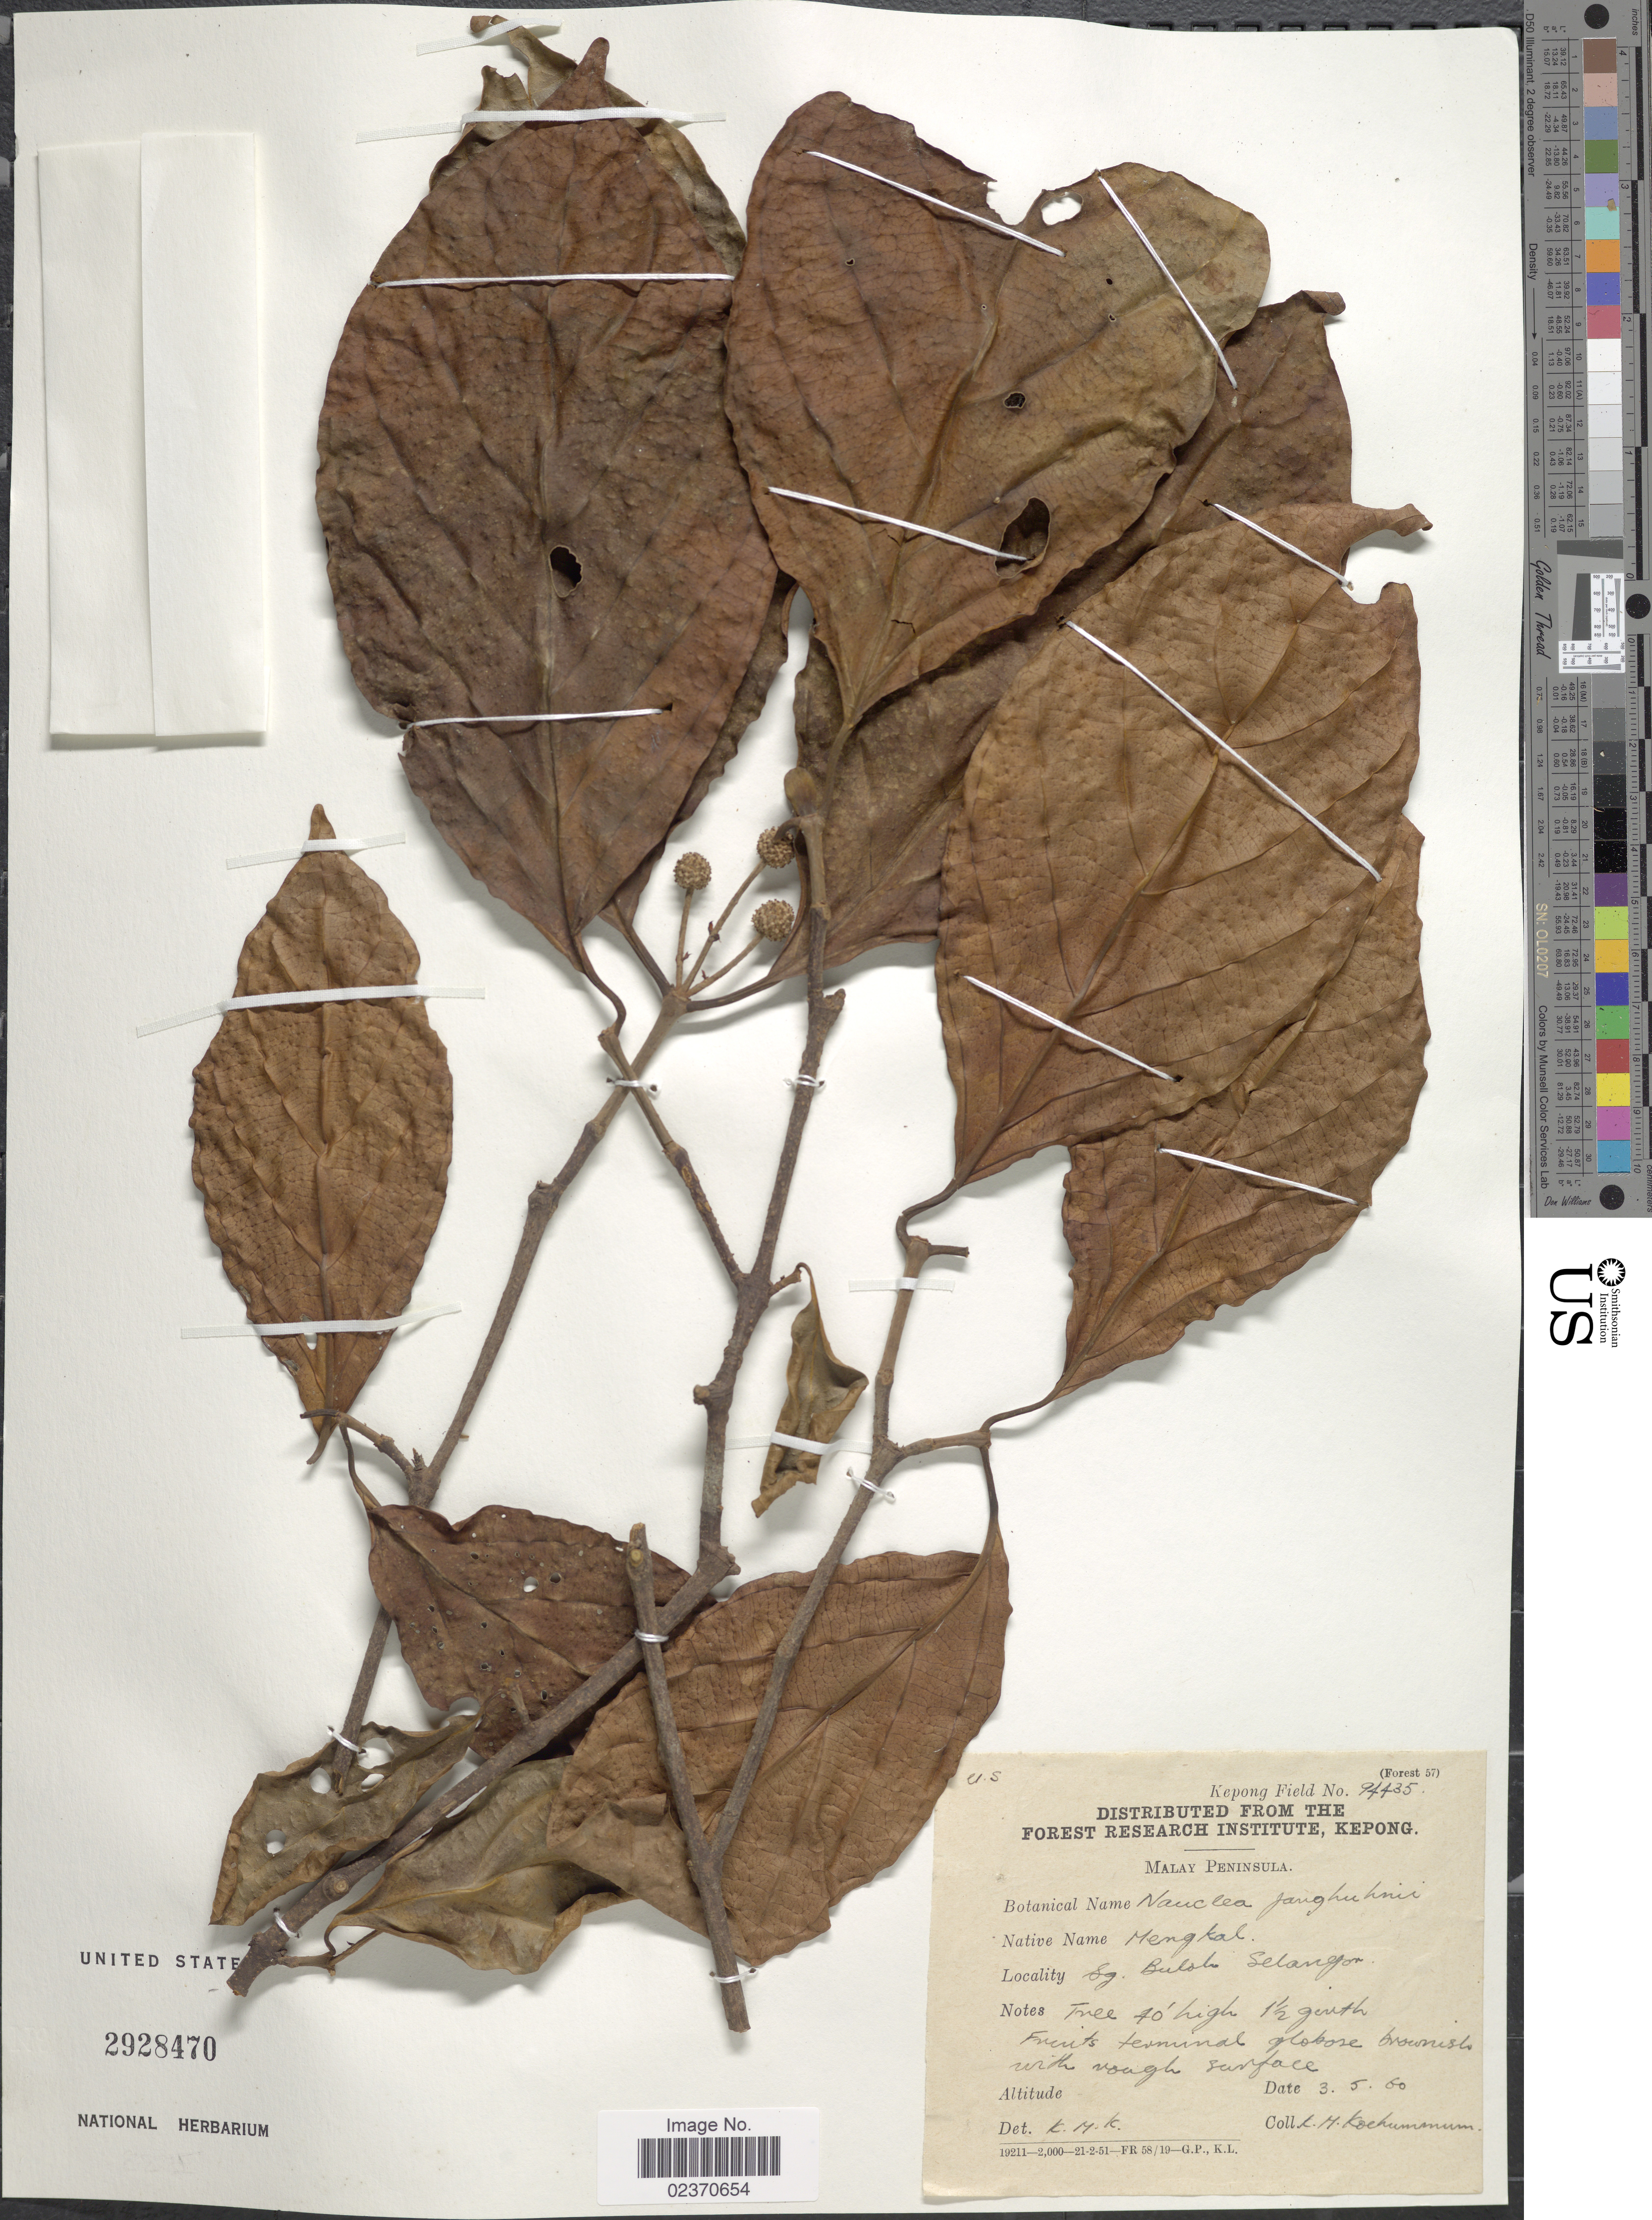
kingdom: Plantae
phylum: Tracheophyta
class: Magnoliopsida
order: Gentianales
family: Rubiaceae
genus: Nauclea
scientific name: Nauclea officinalis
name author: (Pierre ex Pit.) Merr. & Chun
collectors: K. Kochummen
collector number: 94435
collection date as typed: Transcribed d/m/y: 3/5/60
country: Malaysia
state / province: Selangor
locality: Malay Peninsula, Sg. Bulsh Selangor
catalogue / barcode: US 2928470